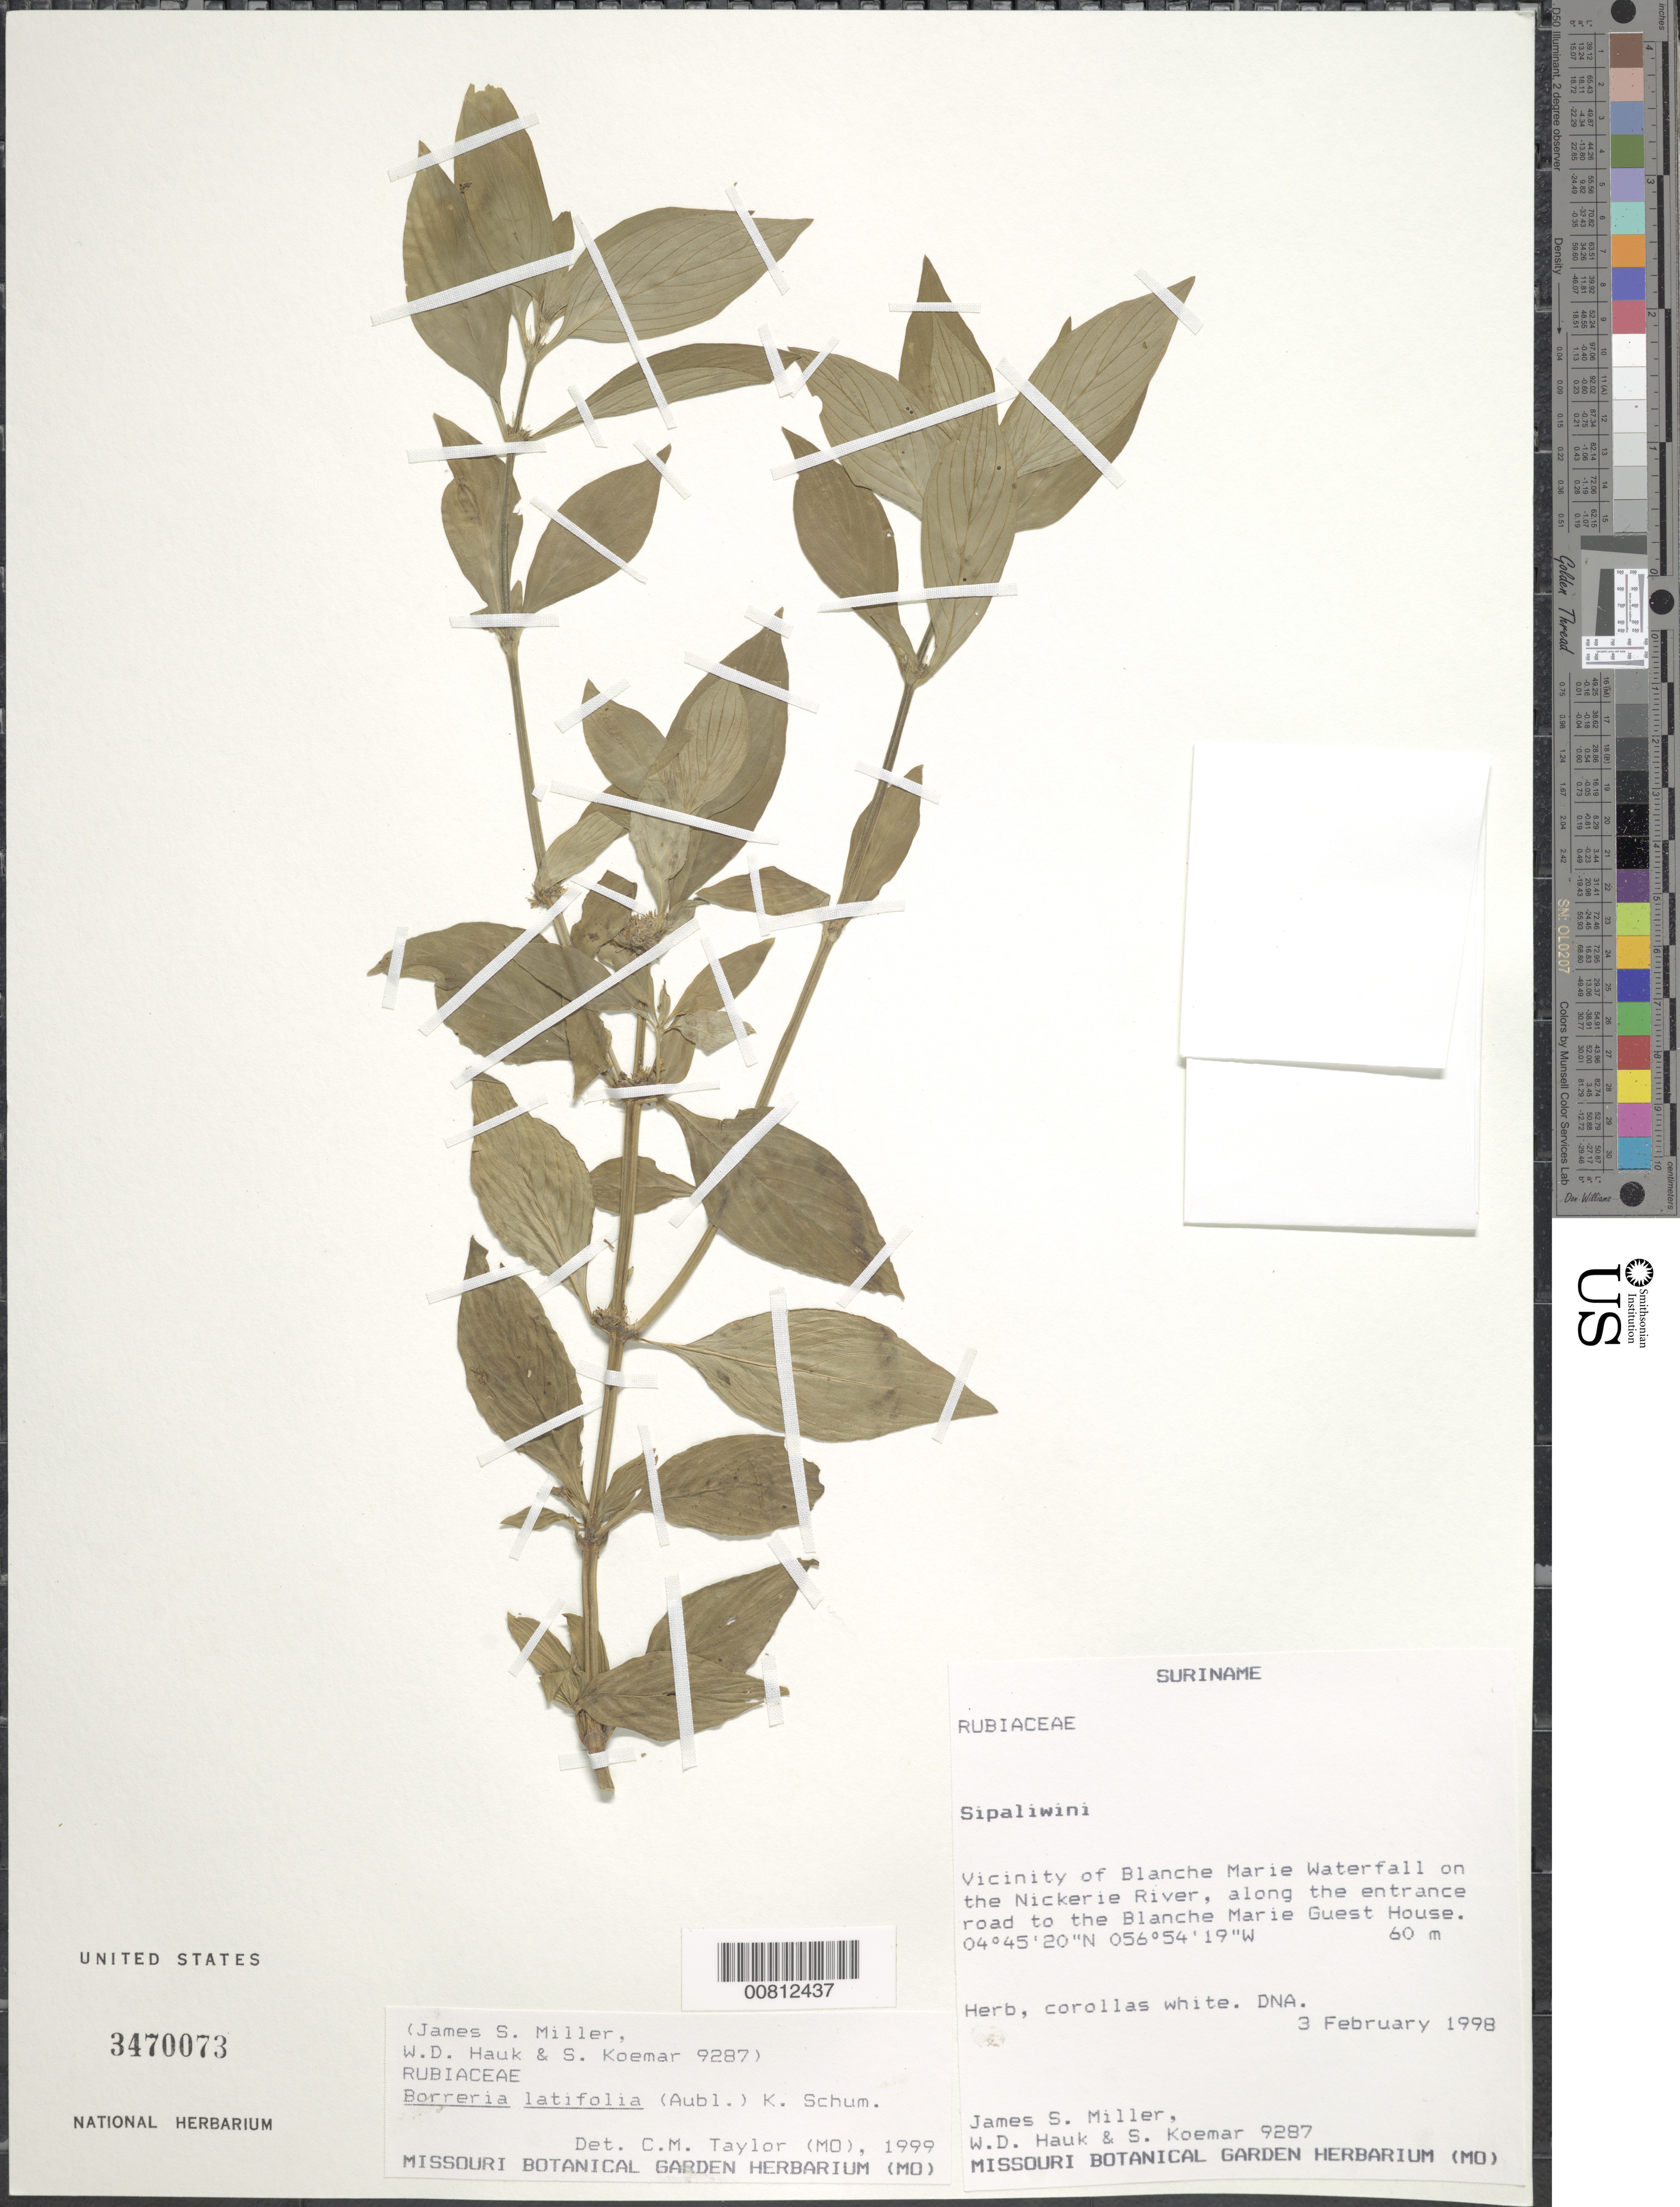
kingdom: Plantae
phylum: Tracheophyta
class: Magnoliopsida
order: Gentianales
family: Rubiaceae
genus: Borreria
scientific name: Borreria latifolia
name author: (Aubl.) K. Schum.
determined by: Taylor, Charlotte M.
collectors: J. S. Miller, S. Koemar & W. Hauk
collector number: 9287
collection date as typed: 3-Feb-98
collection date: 1998-02-03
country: Suriname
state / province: Sipaliwini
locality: Blanche Marie falls, vic., on Nickerie R., along the entrance road to Blanche Marie Guest House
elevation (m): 60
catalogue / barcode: US 3470073